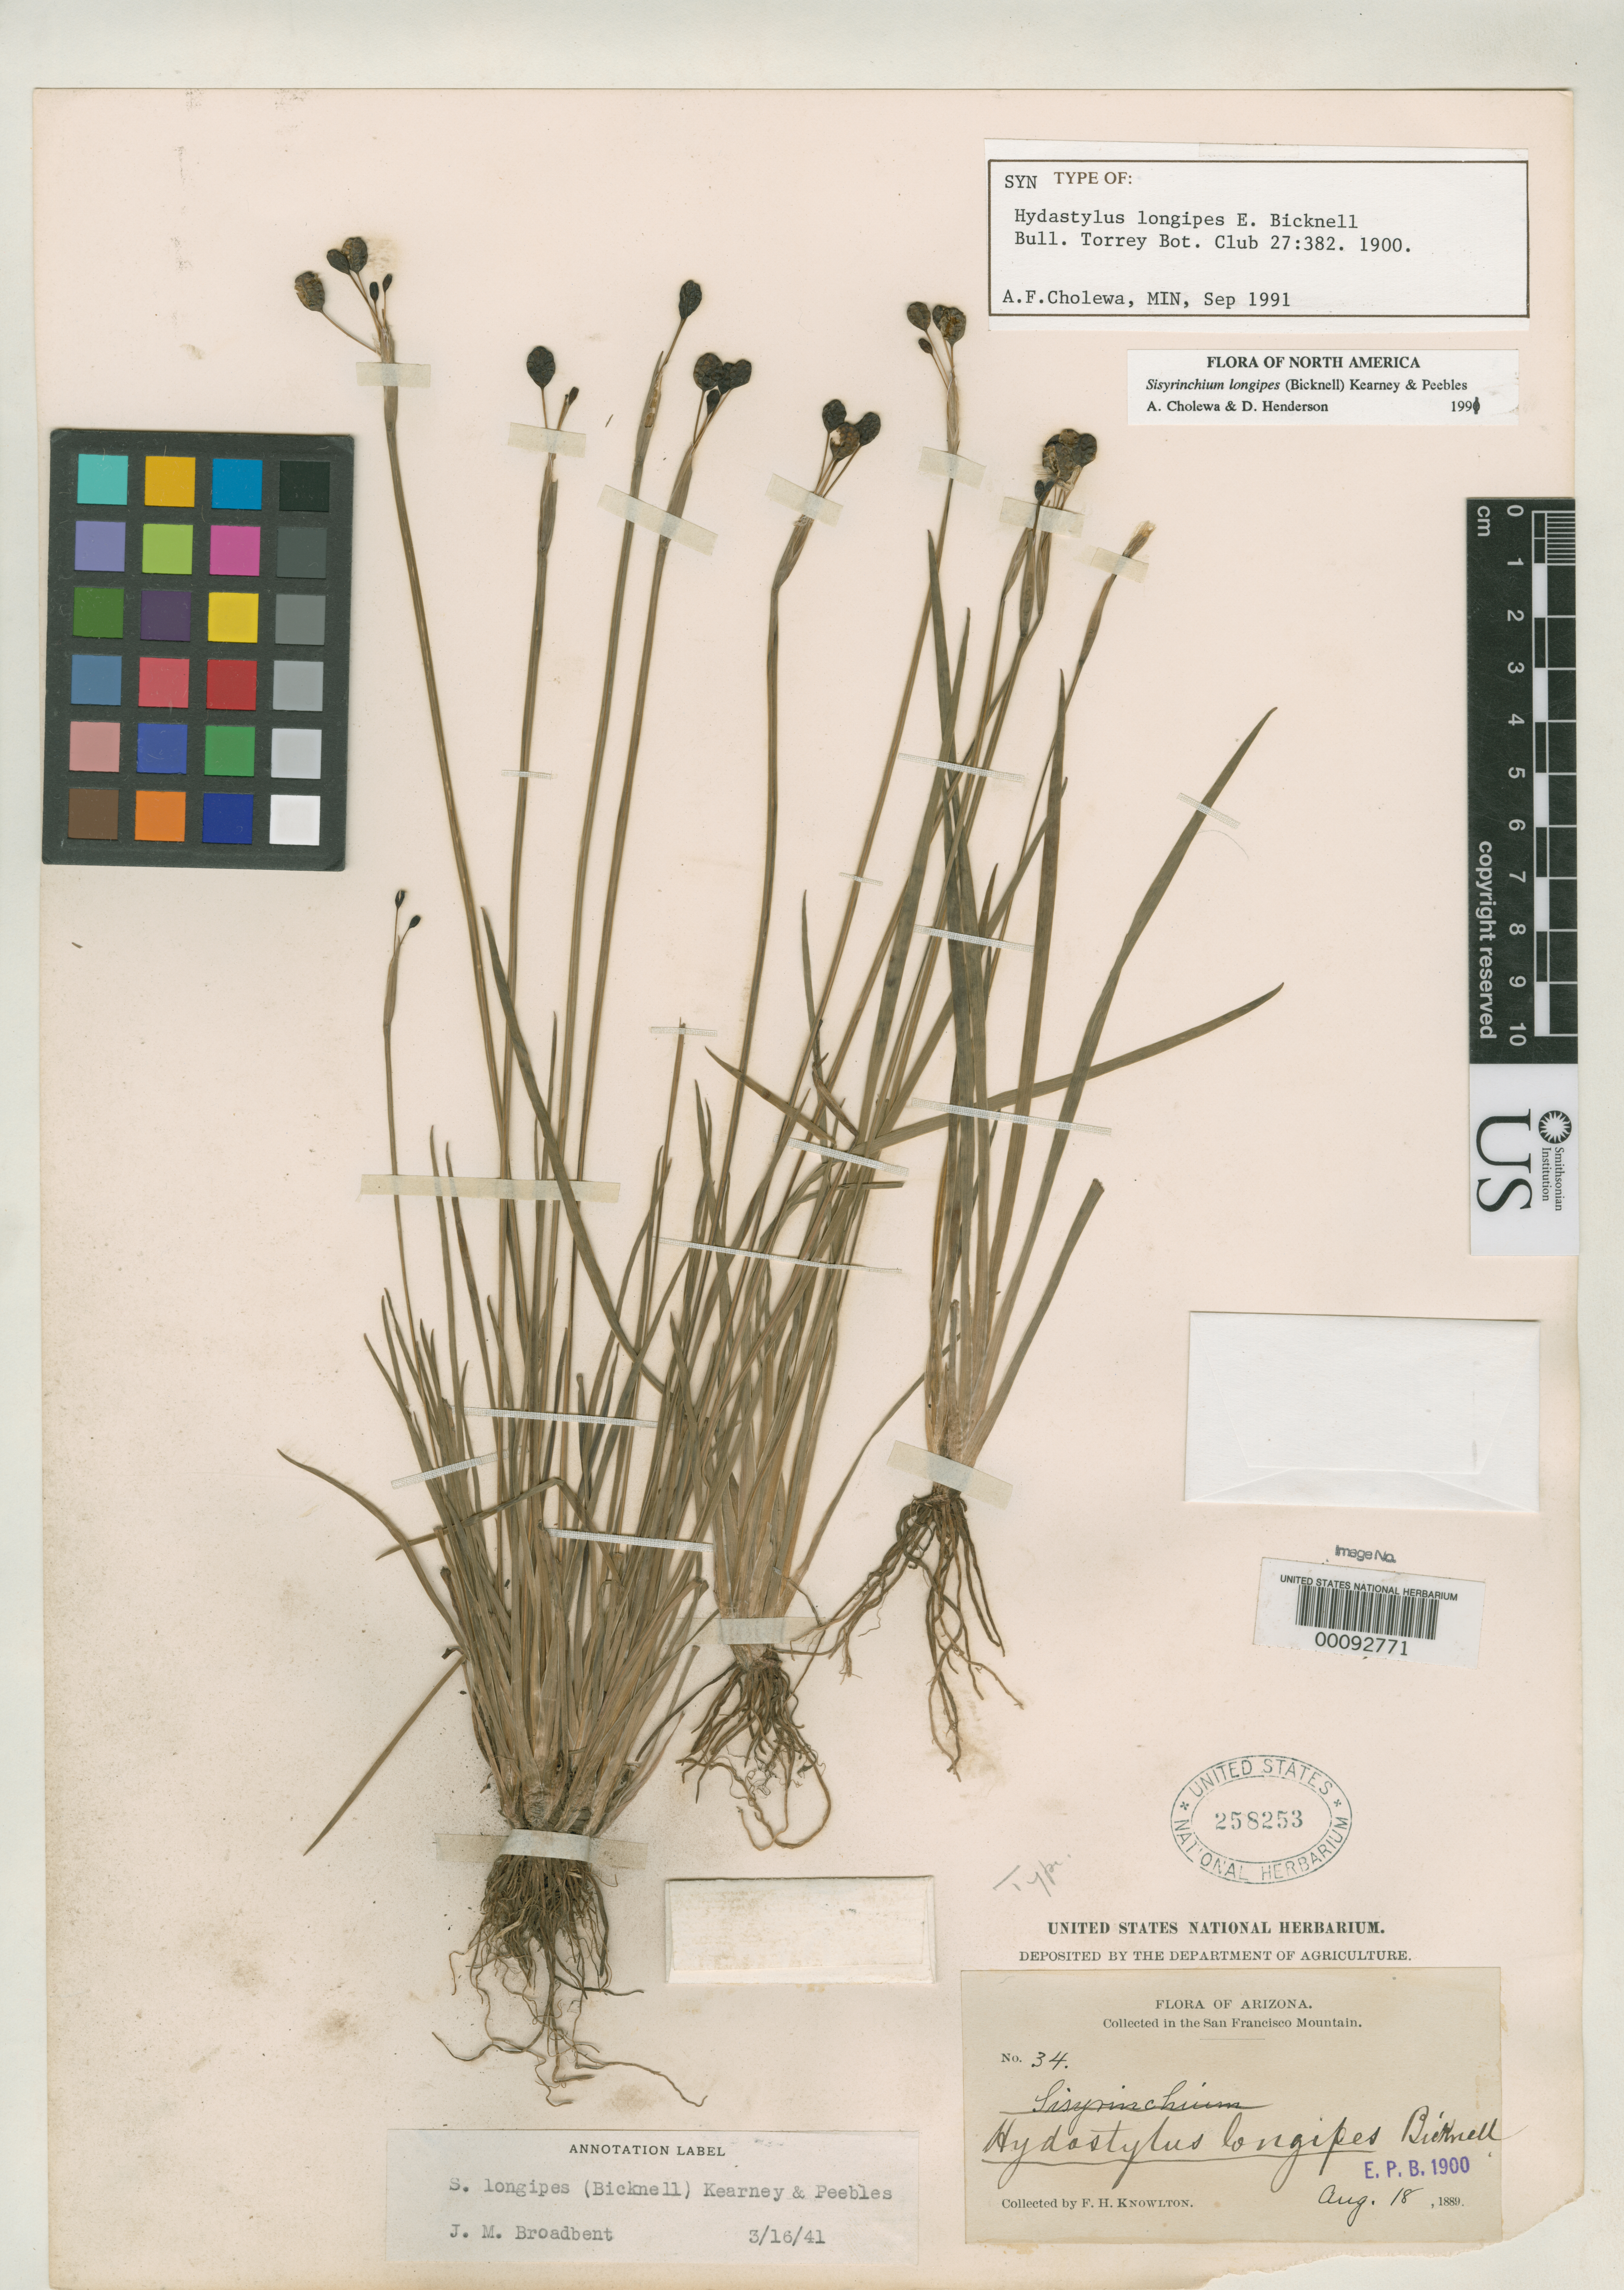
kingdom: Plantae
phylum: Tracheophyta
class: Liliopsida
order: Asparagales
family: Iridaceae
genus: Hydastylus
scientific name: Hydastylus longipes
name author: E.P. Bicknell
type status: Type Collection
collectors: F. H. Knowlton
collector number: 34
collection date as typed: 18 Aug 1889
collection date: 1889-08-18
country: United States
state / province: Arizona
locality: San Francisco Mt.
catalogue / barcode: US 258253